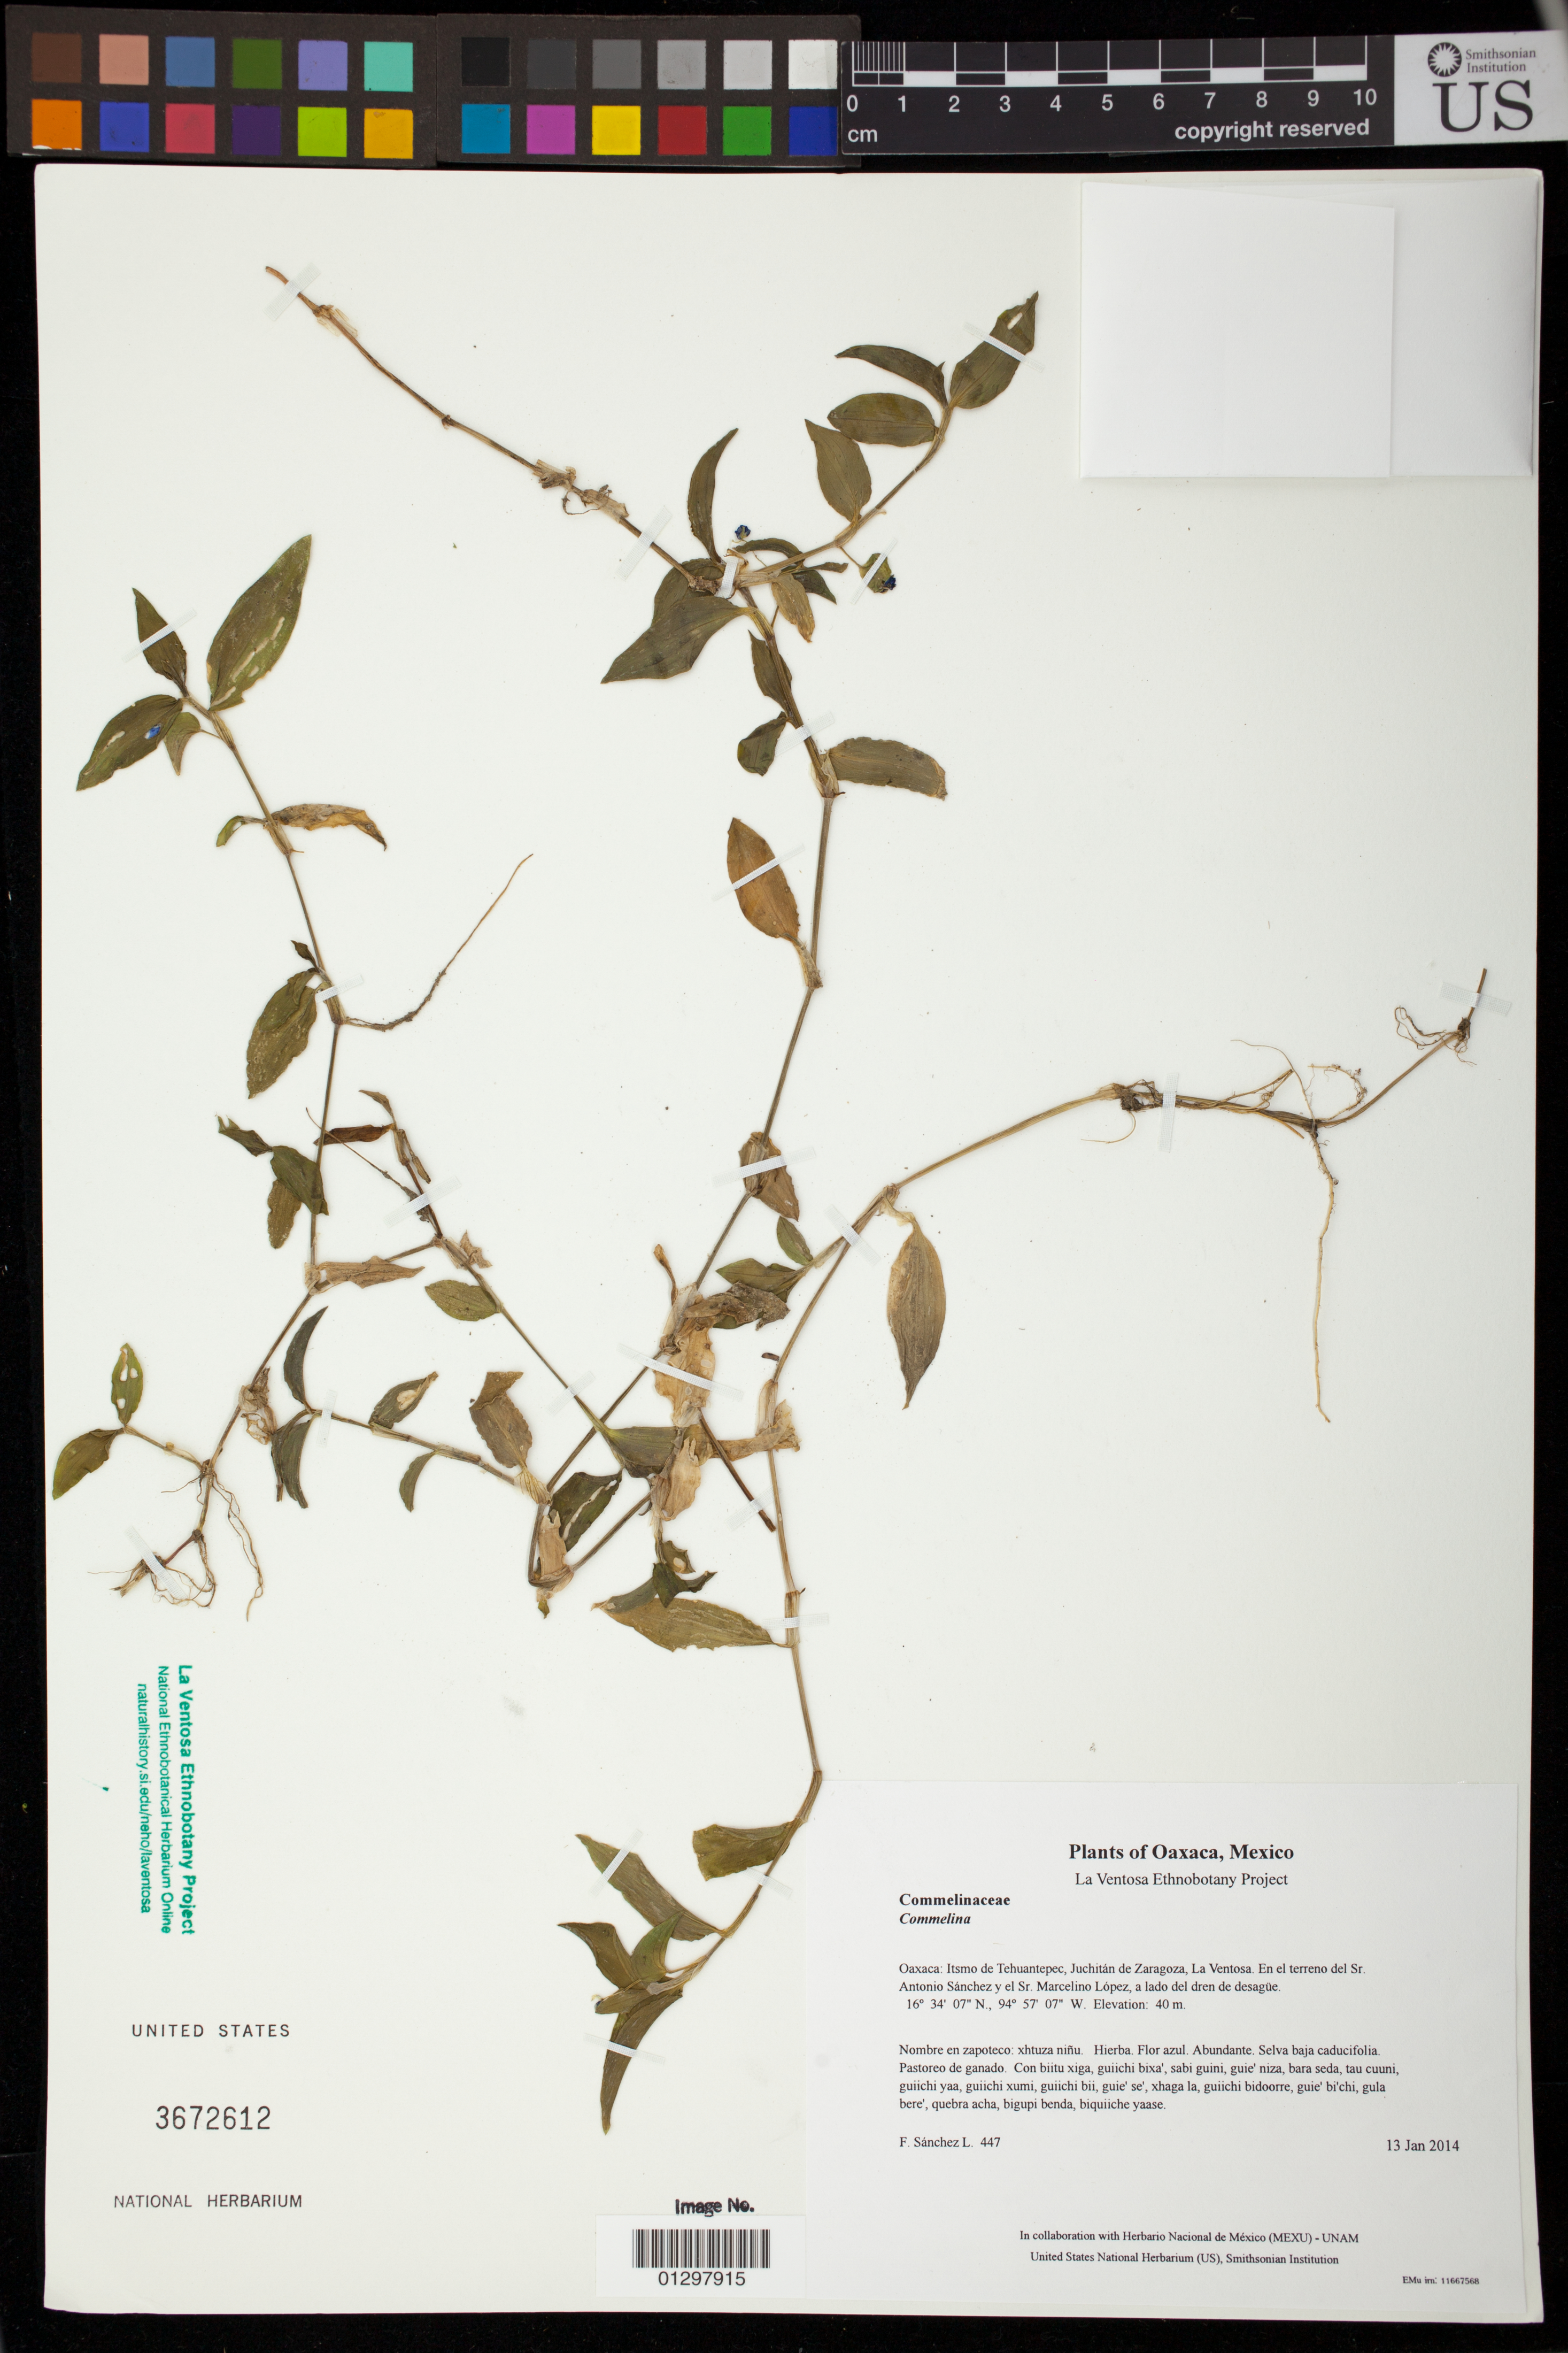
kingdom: Plantae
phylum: Tracheophyta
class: Liliopsida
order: Commelinales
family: Commelinaceae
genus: Commelina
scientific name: Commelina diffusa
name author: Burm. f.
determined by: Ayala R., Manuel A.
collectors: F. Sánchez L.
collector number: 447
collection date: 2014-01-13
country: Mexico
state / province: Oaxaca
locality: Itsmo de Tehuantepec, Juchitán de Zaragoza, La Ventosa. En el terreno del Sr. Antonio Sánchez y el Sr. Marcelino López, a lado del dren de desagüe.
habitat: Selva baja caducifolia. Pastoreo de ganado.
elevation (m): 40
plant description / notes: JEBOT, MEXU, SERO, US; Guixi bandaga. Guie' asul. Stale.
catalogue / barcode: US 3672612